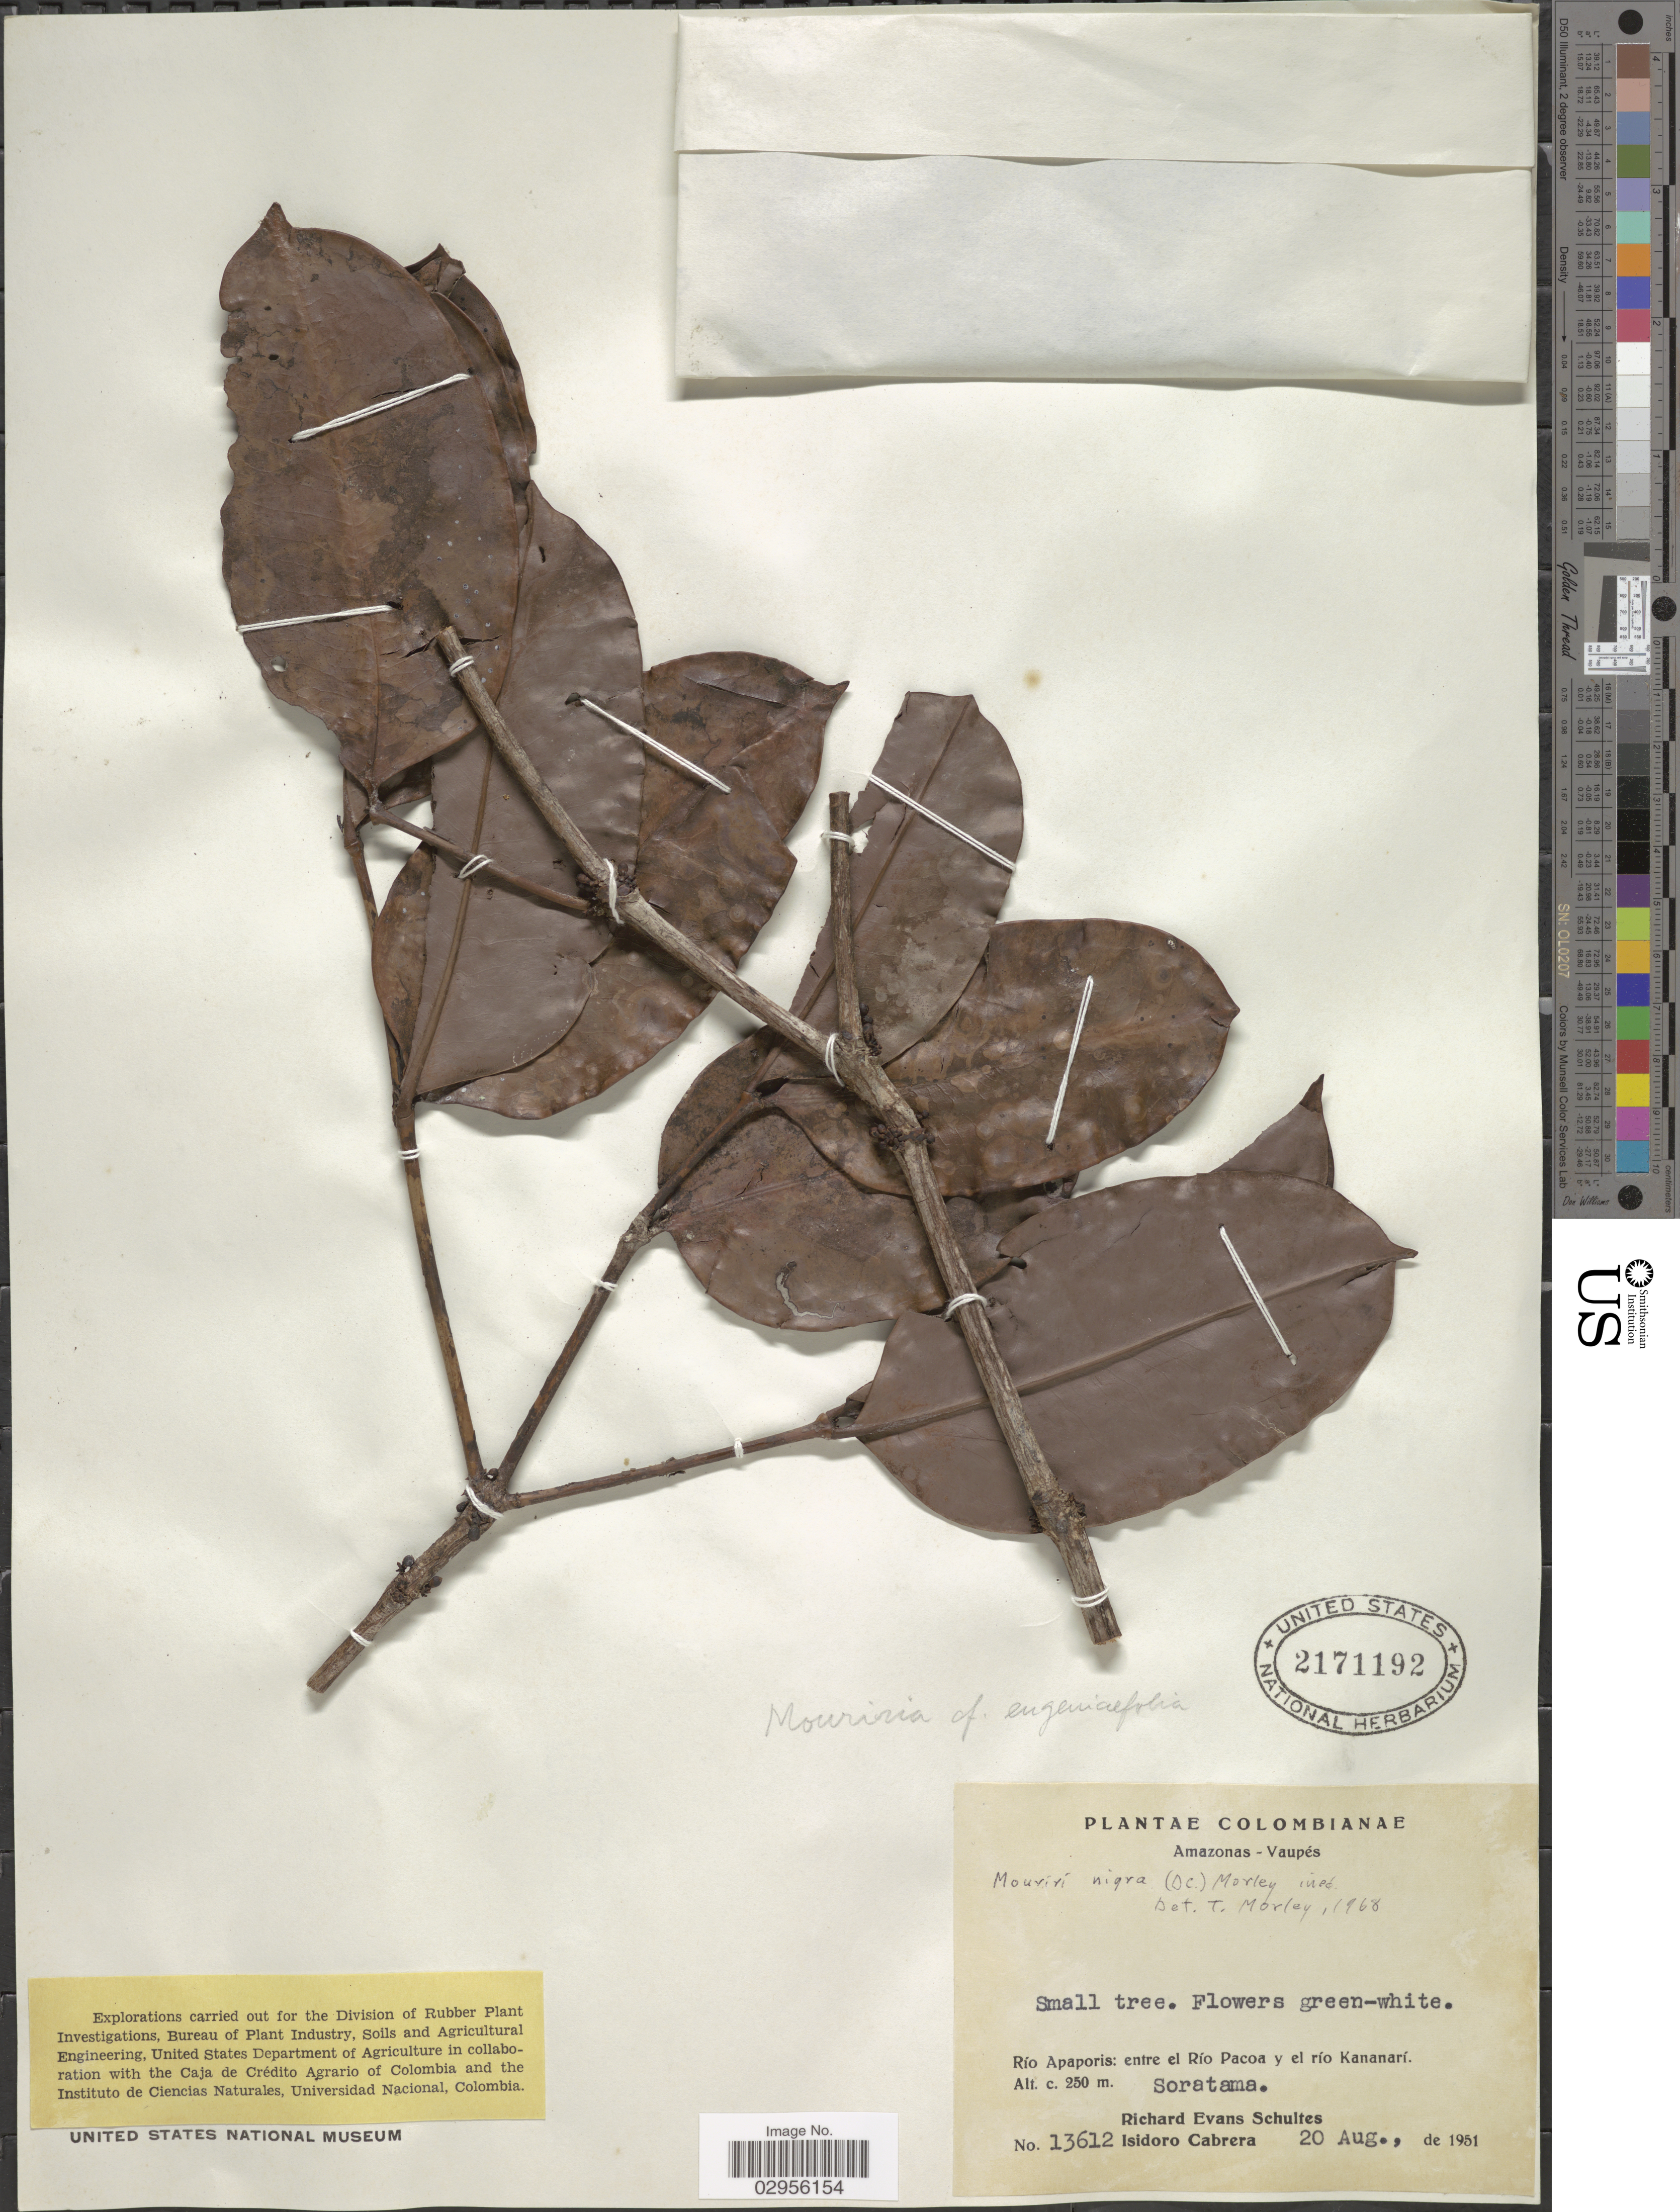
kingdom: Plantae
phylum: Tracheophyta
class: Magnoliopsida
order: Myrtales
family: Melastomataceae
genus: Mouriri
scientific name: Mouriri nigra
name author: (DC.) Morley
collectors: R. E. Schultes & I. Cabrera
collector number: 13612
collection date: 1951-08-20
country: Colombia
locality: Amazonas - Vaupés. Río Apaporis: entre el Río Pacoa y el río Kananarí. Soratama.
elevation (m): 250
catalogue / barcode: US 2171192